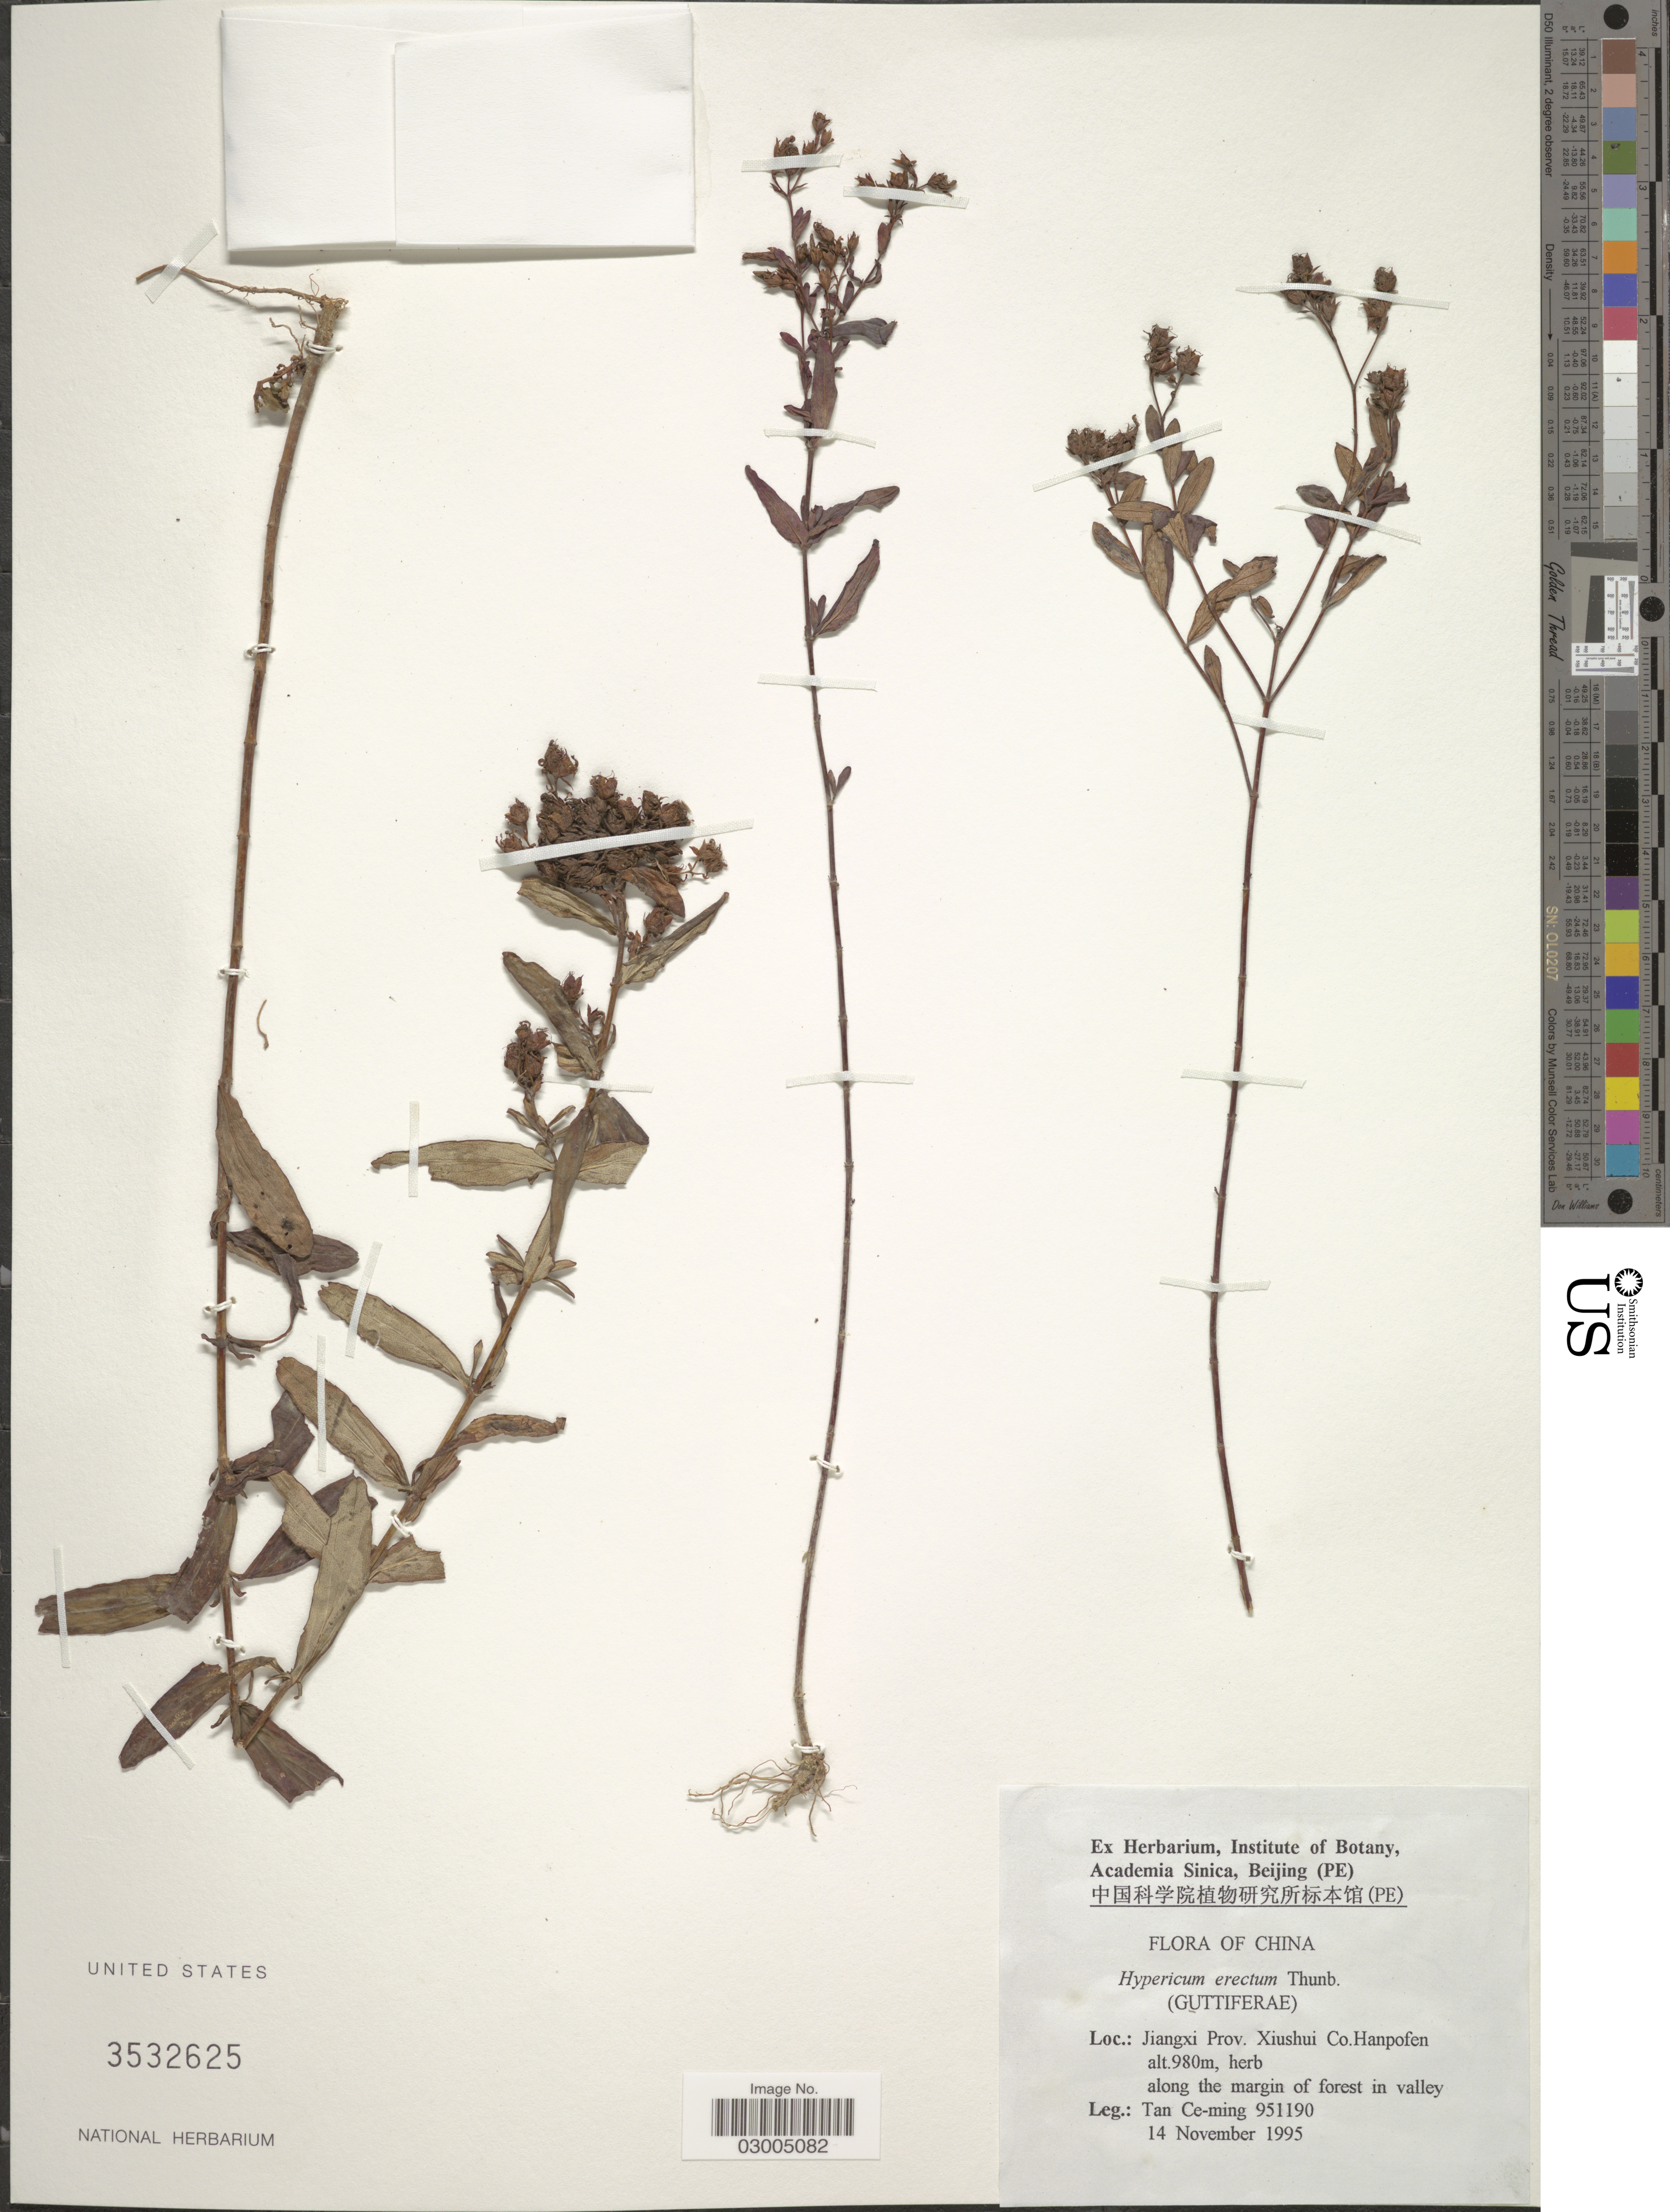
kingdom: Plantae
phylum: Tracheophyta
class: Magnoliopsida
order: Malpighiales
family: Hypericaceae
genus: Hypericum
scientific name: Hypericum erectum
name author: Thunb.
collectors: Tan Ce-Ming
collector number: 951190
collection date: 1995-11-14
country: China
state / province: Jiangxi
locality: Xiushui Co. Hanpofen along the margin of forest in valley.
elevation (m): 980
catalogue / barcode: US 3532625